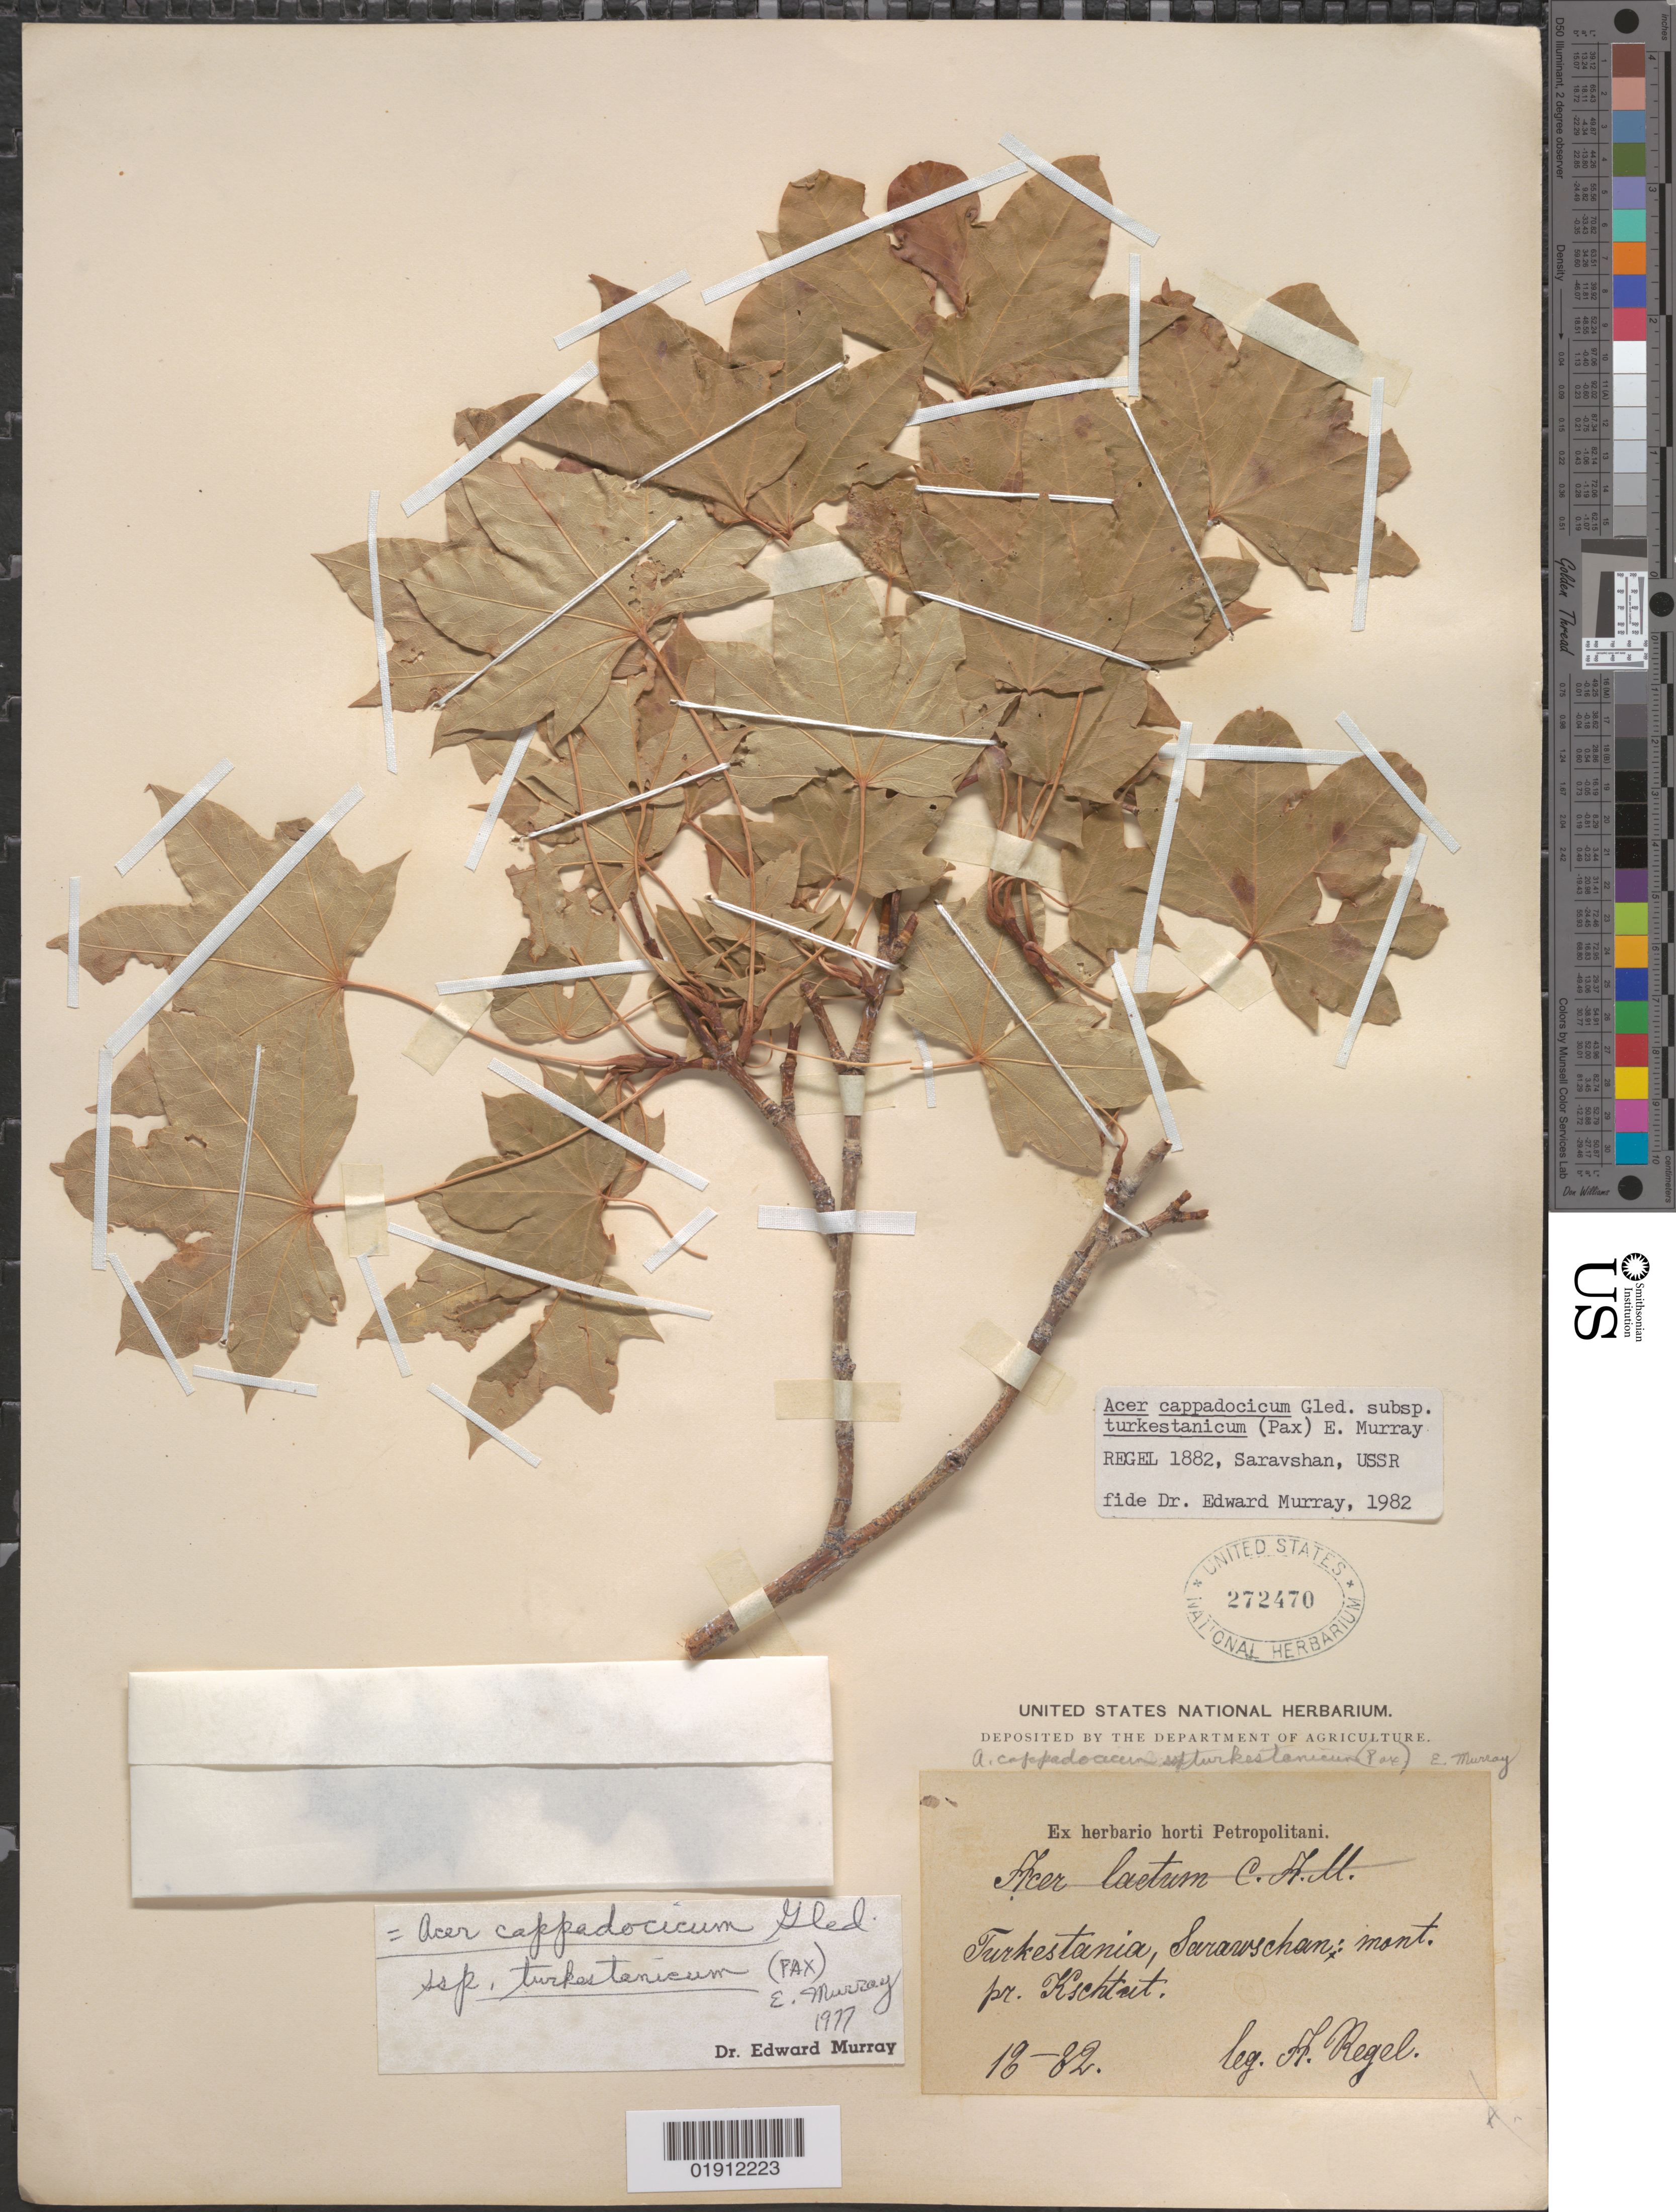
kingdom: Plantae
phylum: Tracheophyta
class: Magnoliopsida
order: Sapindales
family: Sapindaceae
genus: Acer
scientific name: Acer cappadocicum subsp. turkestanicum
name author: (Pax) A.E. Murray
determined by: Murray, Edward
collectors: A. Regel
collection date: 1882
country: Uzbekistan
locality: Turkestania, Saravschan [Saravshan now in Uzbekistan?]; mont. pr. Kschtut [?]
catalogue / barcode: US 272470